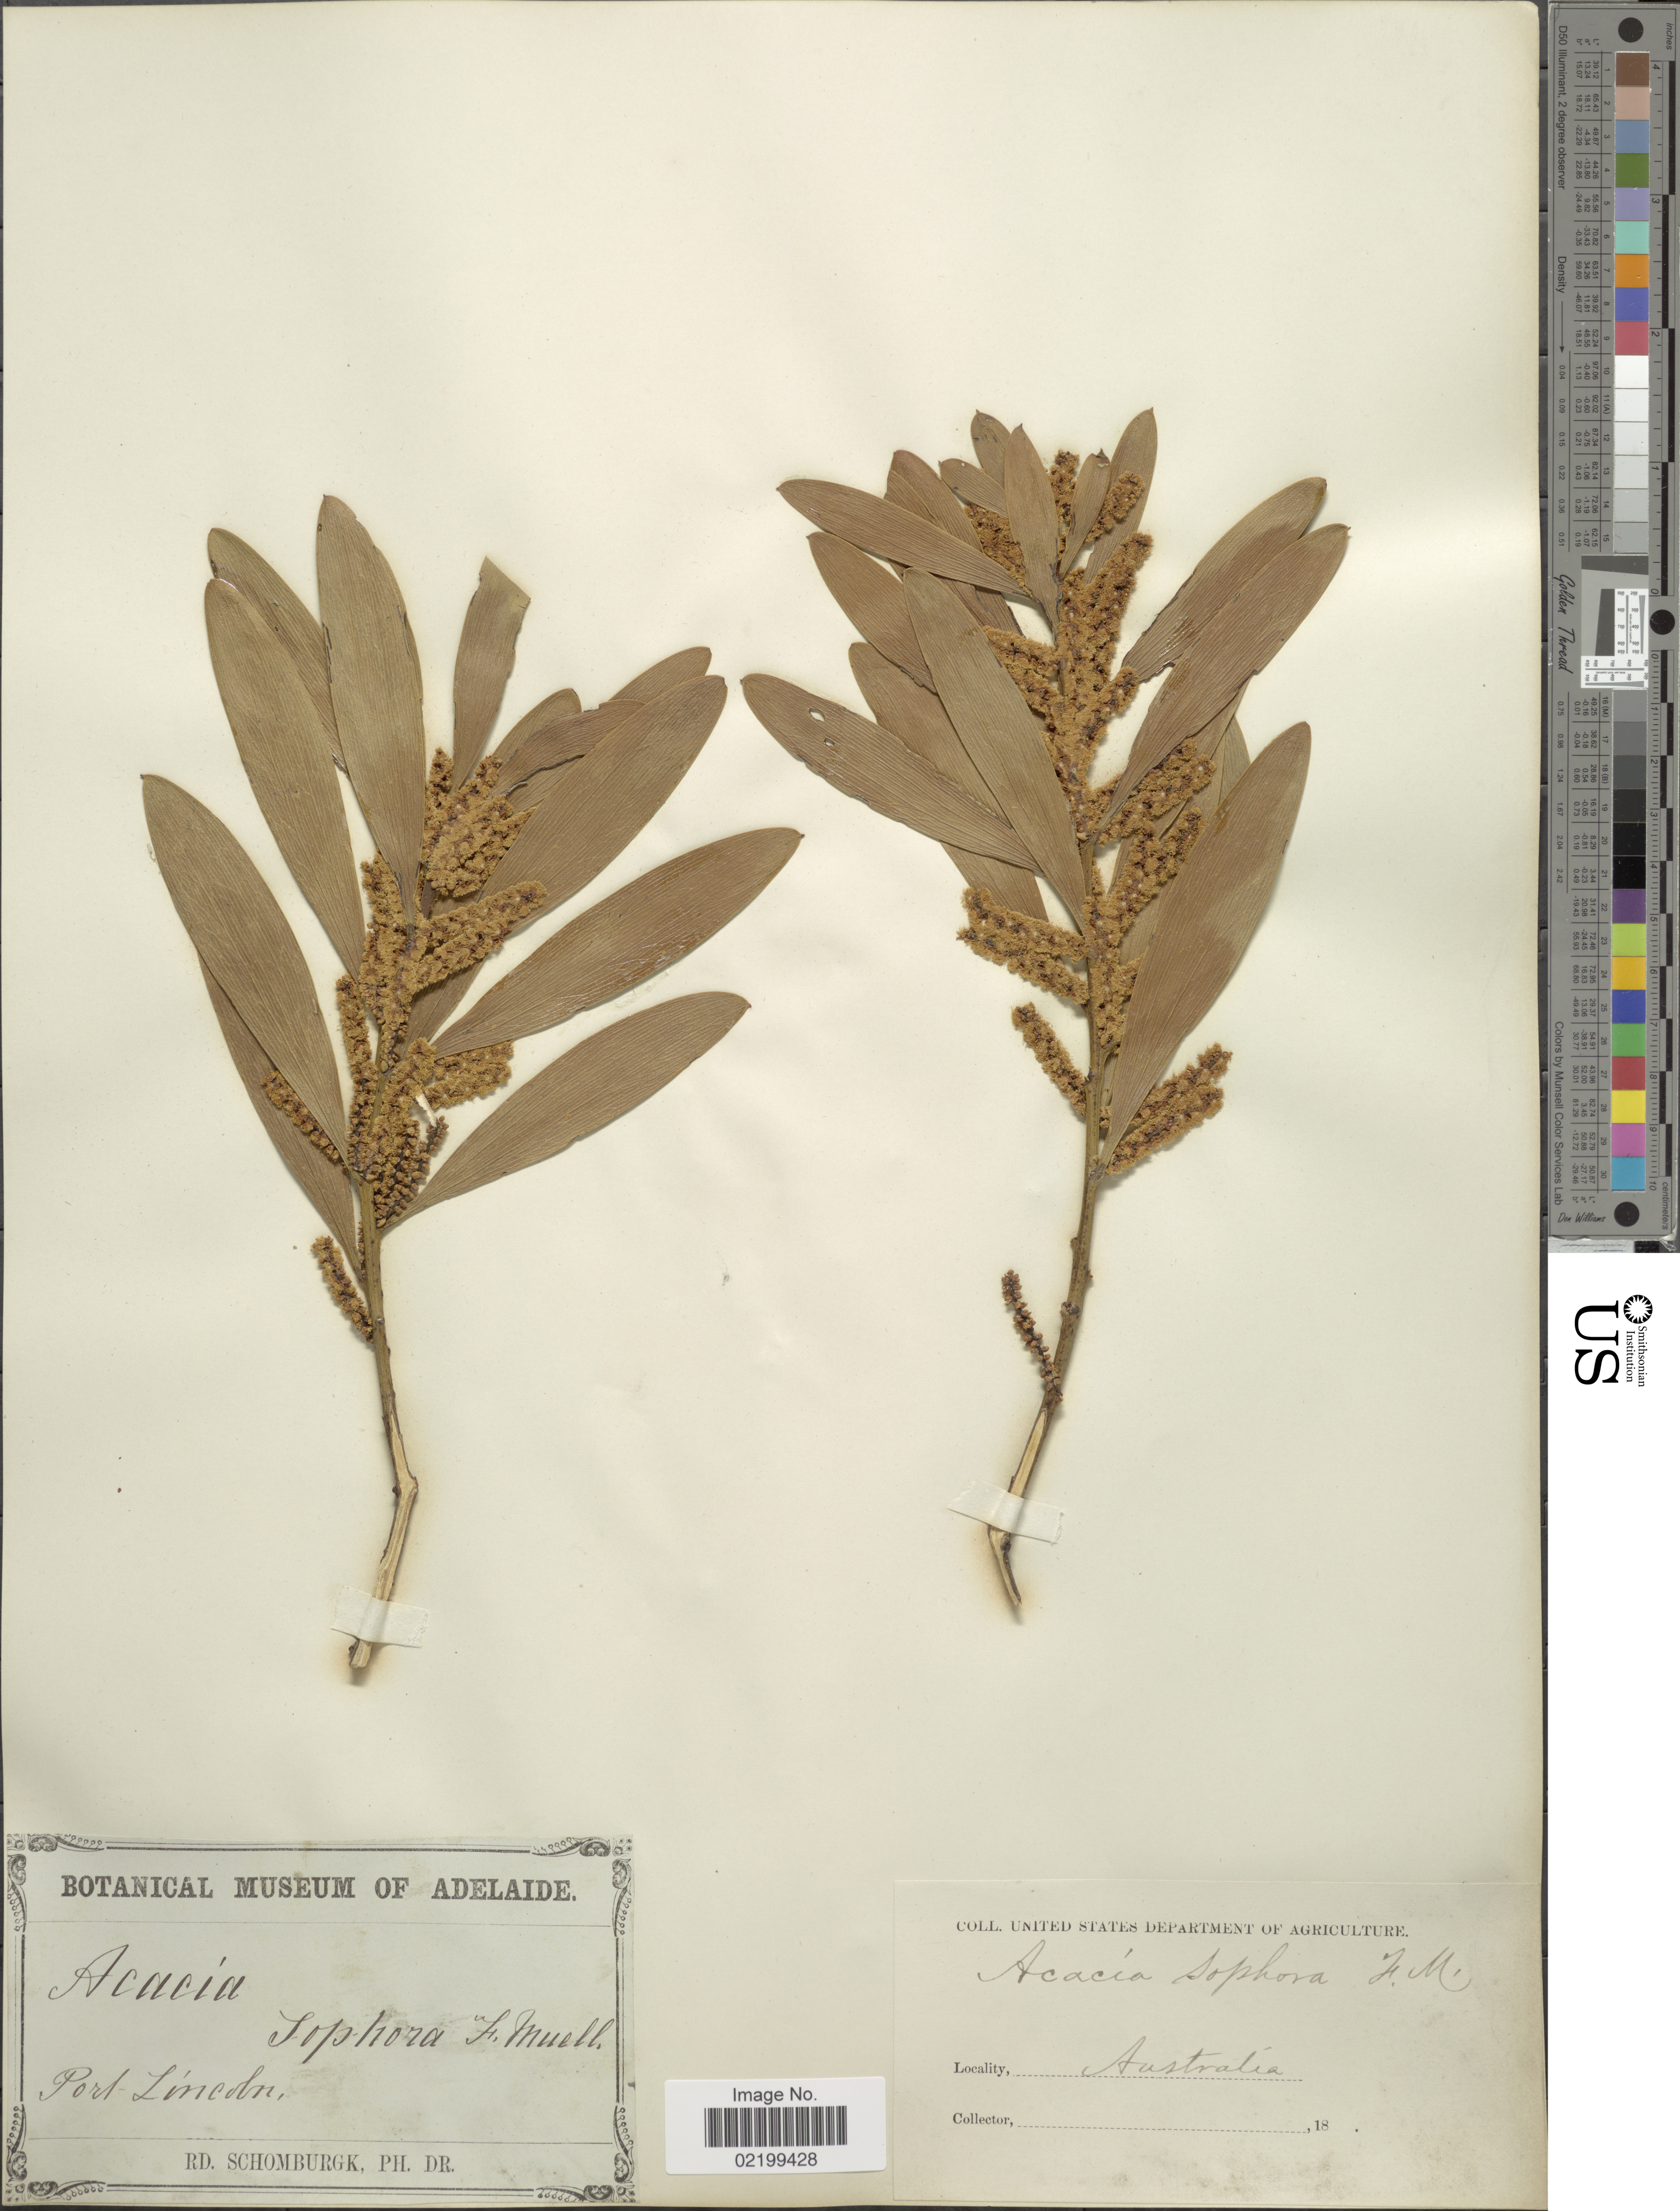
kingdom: Plantae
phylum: Tracheophyta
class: Magnoliopsida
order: Fabales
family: Fabaceae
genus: Acacia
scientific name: Acacia sophorae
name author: (Labill.) R. Br.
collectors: M. R. Schomburgk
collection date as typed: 18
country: Australia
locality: Port Lincoln